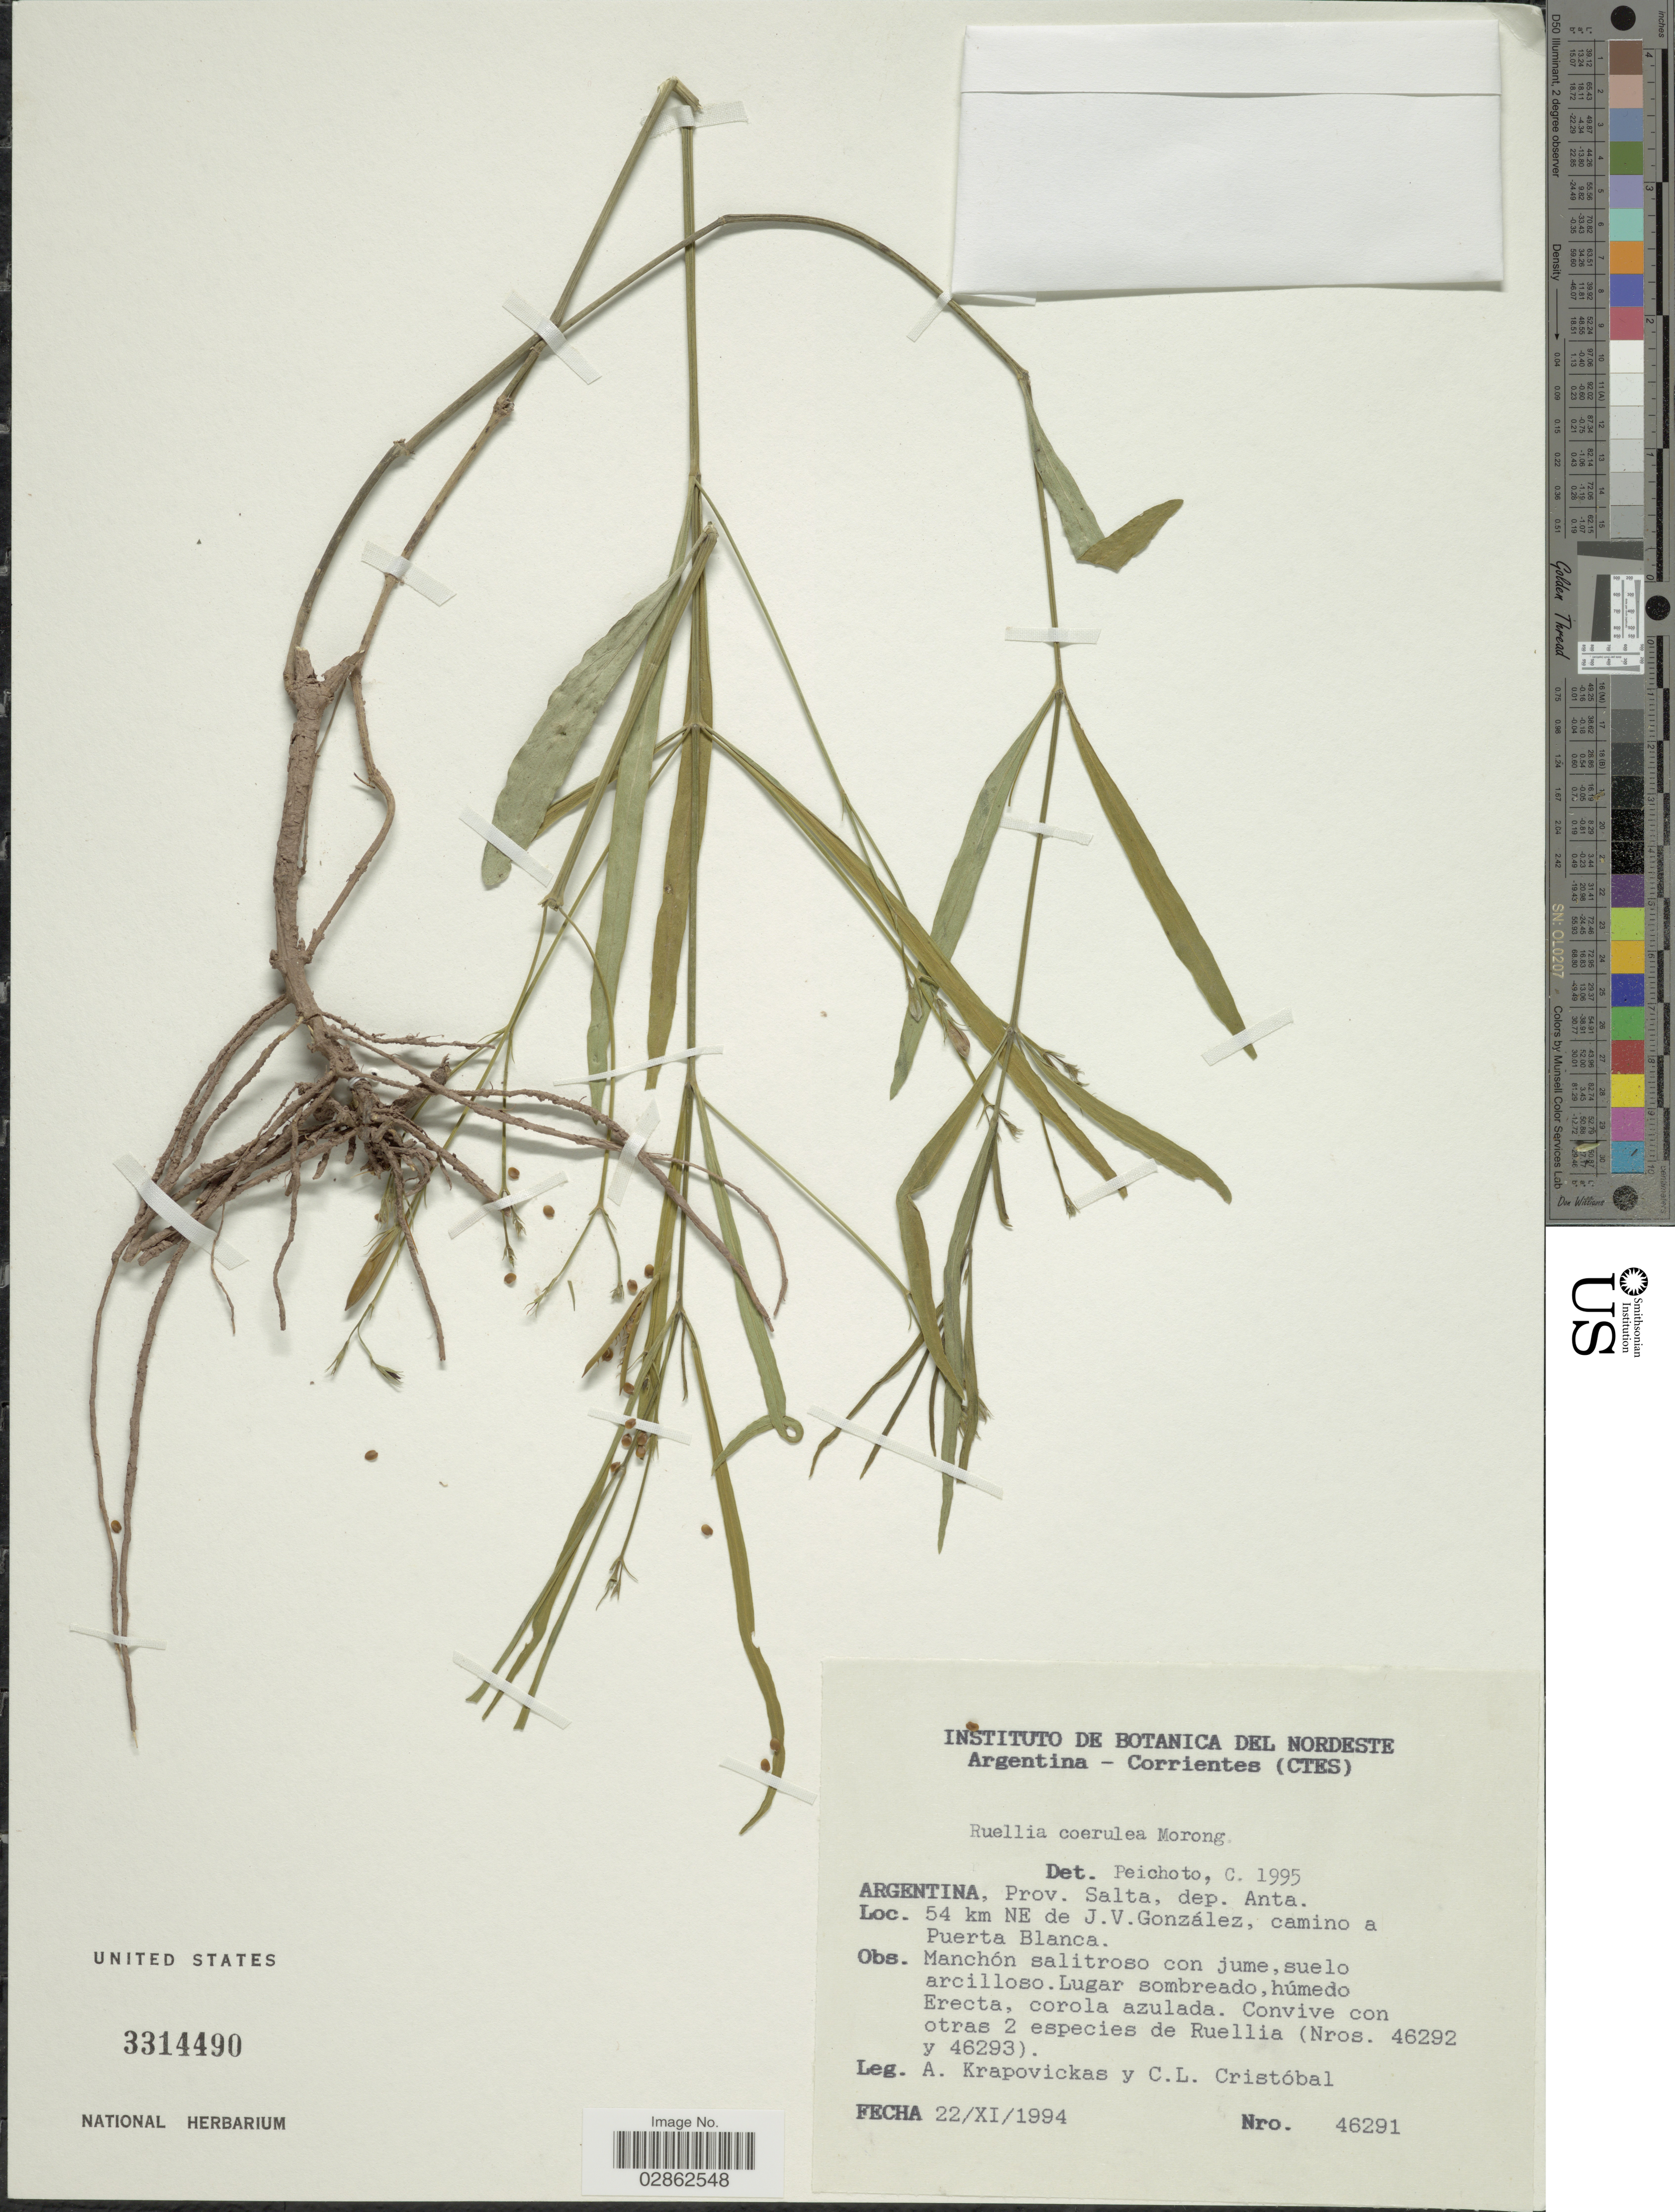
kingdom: Plantae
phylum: Tracheophyta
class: Magnoliopsida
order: Lamiales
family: Acanthaceae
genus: Ruellia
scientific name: Ruellia coerulea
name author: Morong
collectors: A. Krapovickas & C. L. Cristóbal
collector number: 46291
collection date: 1994-11-22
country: Argentina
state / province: Salta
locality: Dep. Anta. 54 km NE de J. V. González, camino a Puerta Blanca.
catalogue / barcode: US 3314490